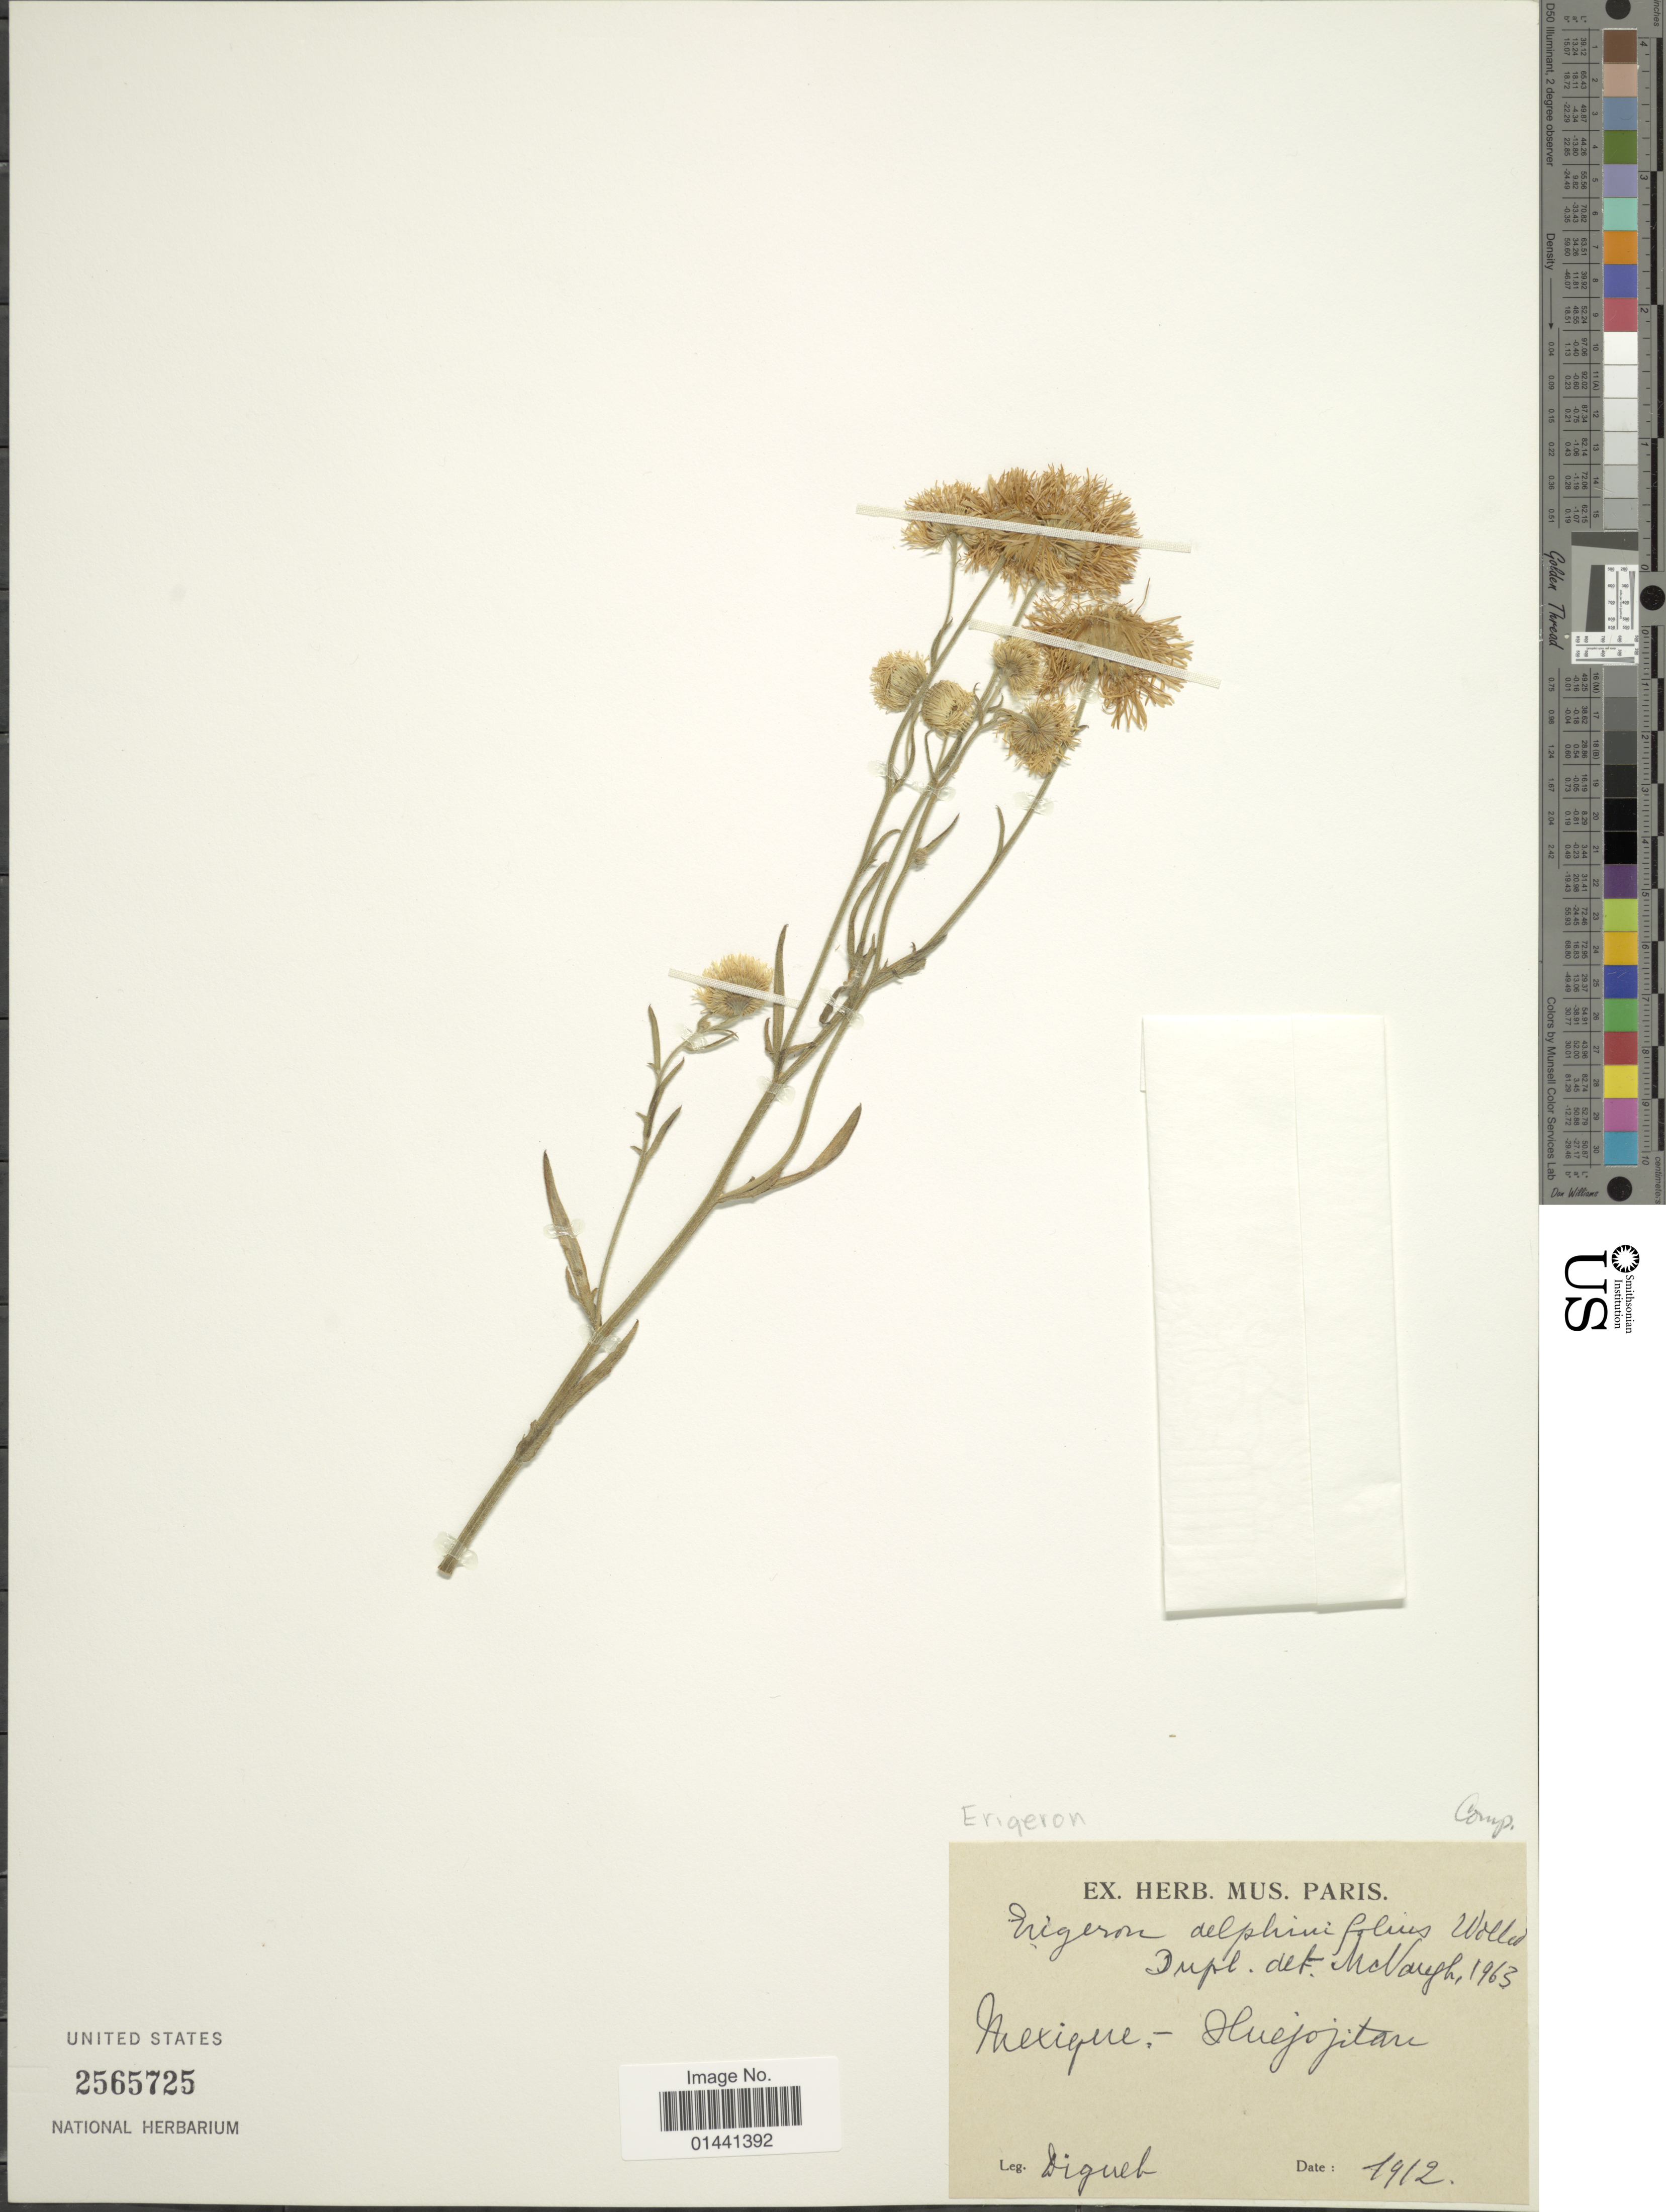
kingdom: Plantae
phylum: Tracheophyta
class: Magnoliopsida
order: Asterales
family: Asteraceae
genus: Erigeron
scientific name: Erigeron delphinifolius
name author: Willd.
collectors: -. Diguet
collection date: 1912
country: Mexico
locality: Huejojitau [interpreted]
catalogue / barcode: US 2565725